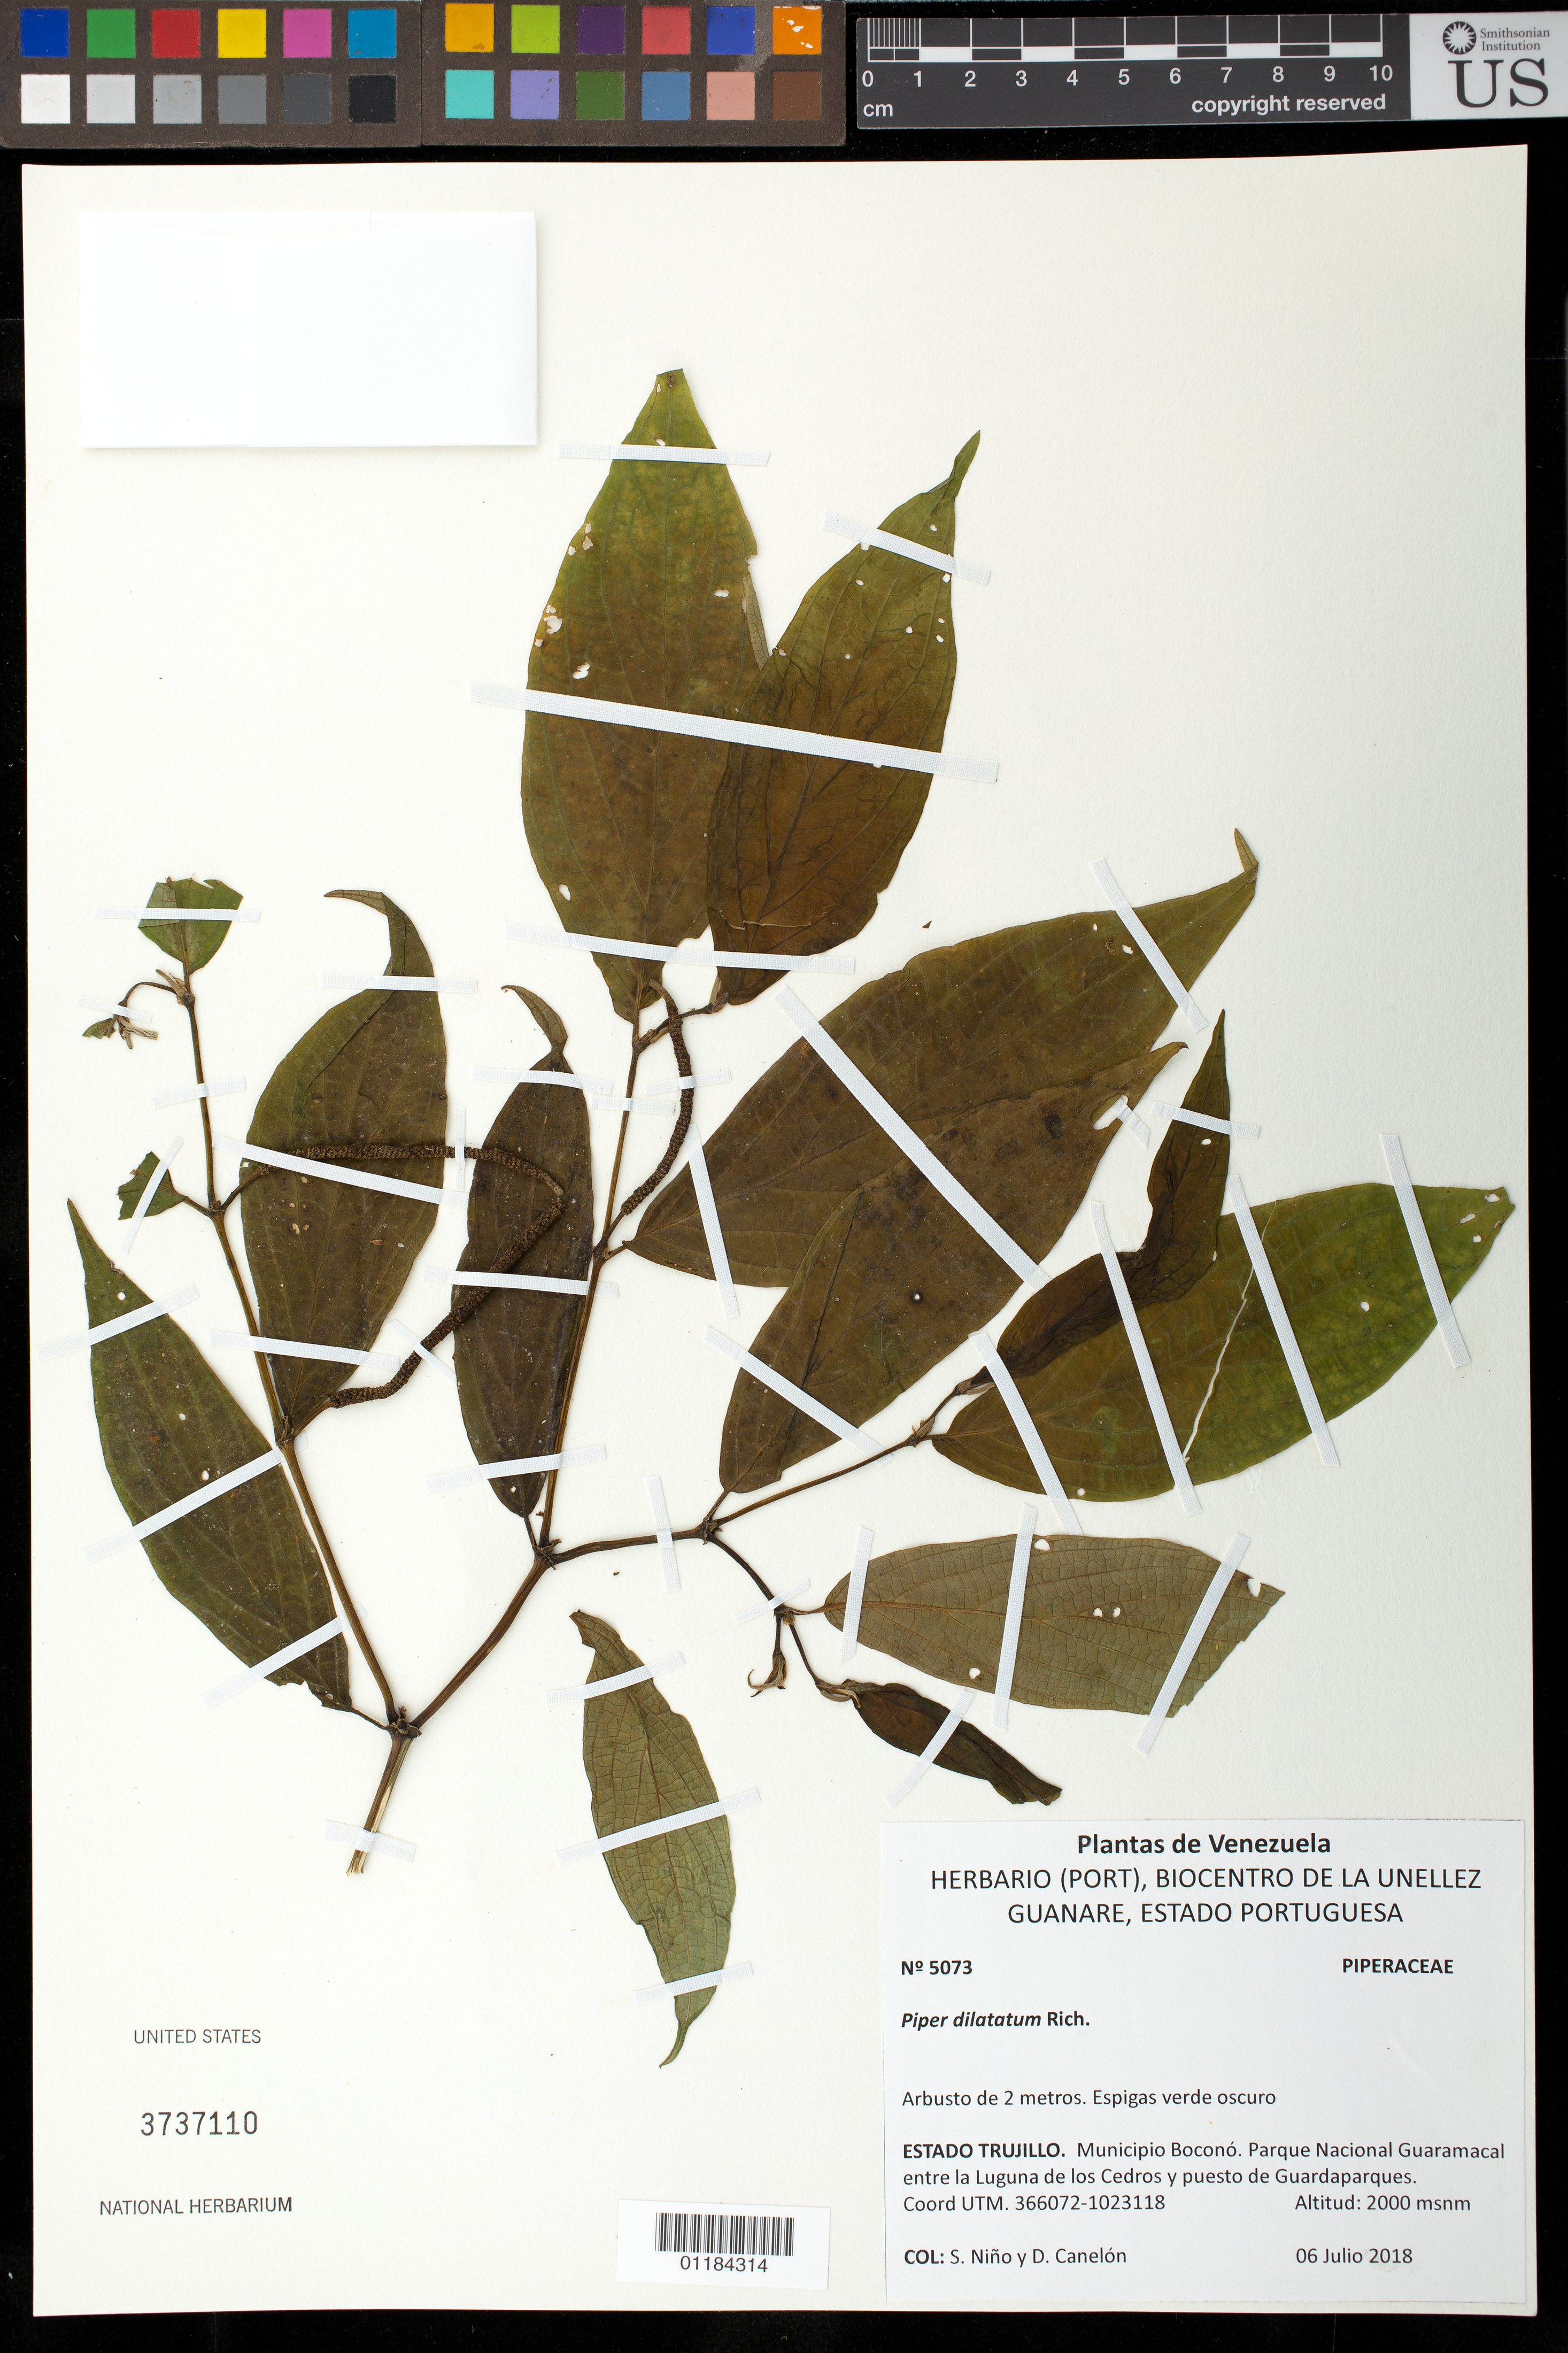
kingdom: Plantae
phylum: Tracheophyta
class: Magnoliopsida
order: Piperales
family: Piperaceae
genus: Piper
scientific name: Piper dilatatum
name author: Rich.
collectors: S. M. Niño & D. Canelón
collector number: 5073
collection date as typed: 06 Julio 2018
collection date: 2018-07-06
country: Venezuela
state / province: Trujillo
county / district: Boconó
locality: Parque Nacional Guaramacal entre la Laguna de los Cedros y puesto de Guadaparques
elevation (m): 2000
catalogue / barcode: US 3737110